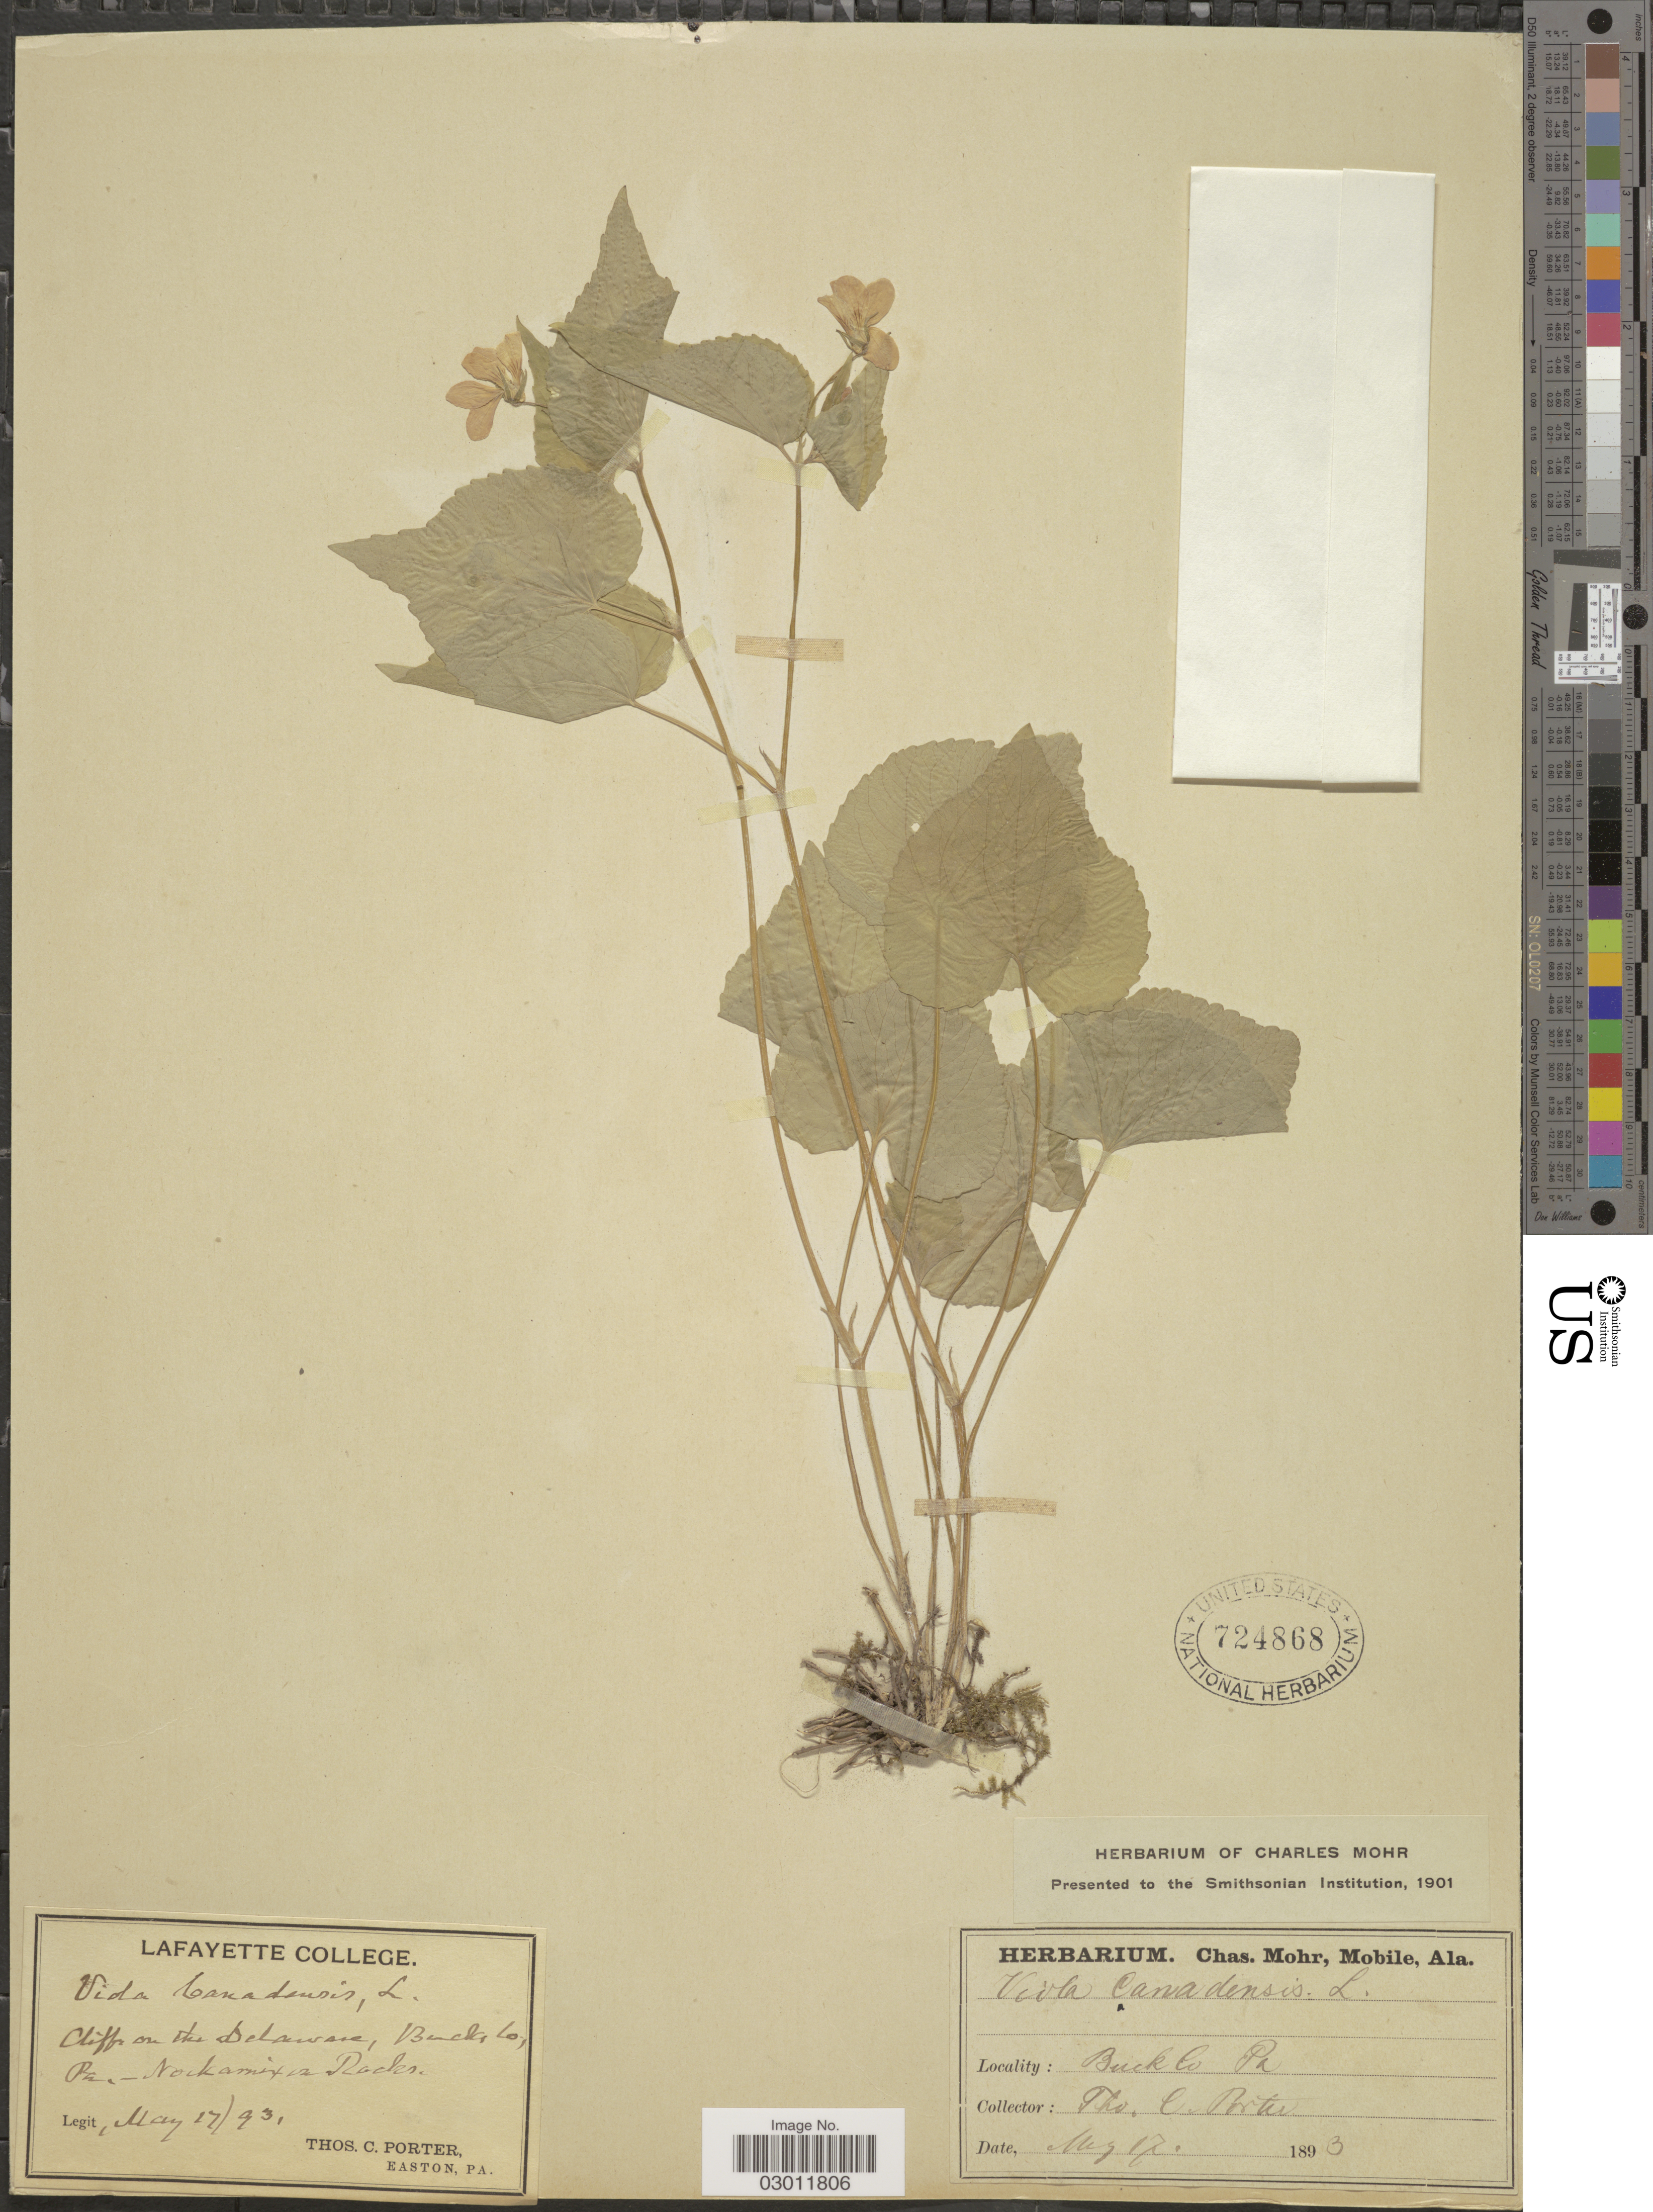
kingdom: Plantae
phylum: Tracheophyta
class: Magnoliopsida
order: Malpighiales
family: Violaceae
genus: Viola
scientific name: Viola canadensis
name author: L.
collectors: T. Porter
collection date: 1893-05-17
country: United States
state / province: Pennsylvania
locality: Buck Co. Pa. Cliffs on the Delaware, Bucks Co., Pa. Nockamixon Rocks.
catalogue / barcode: US 724868